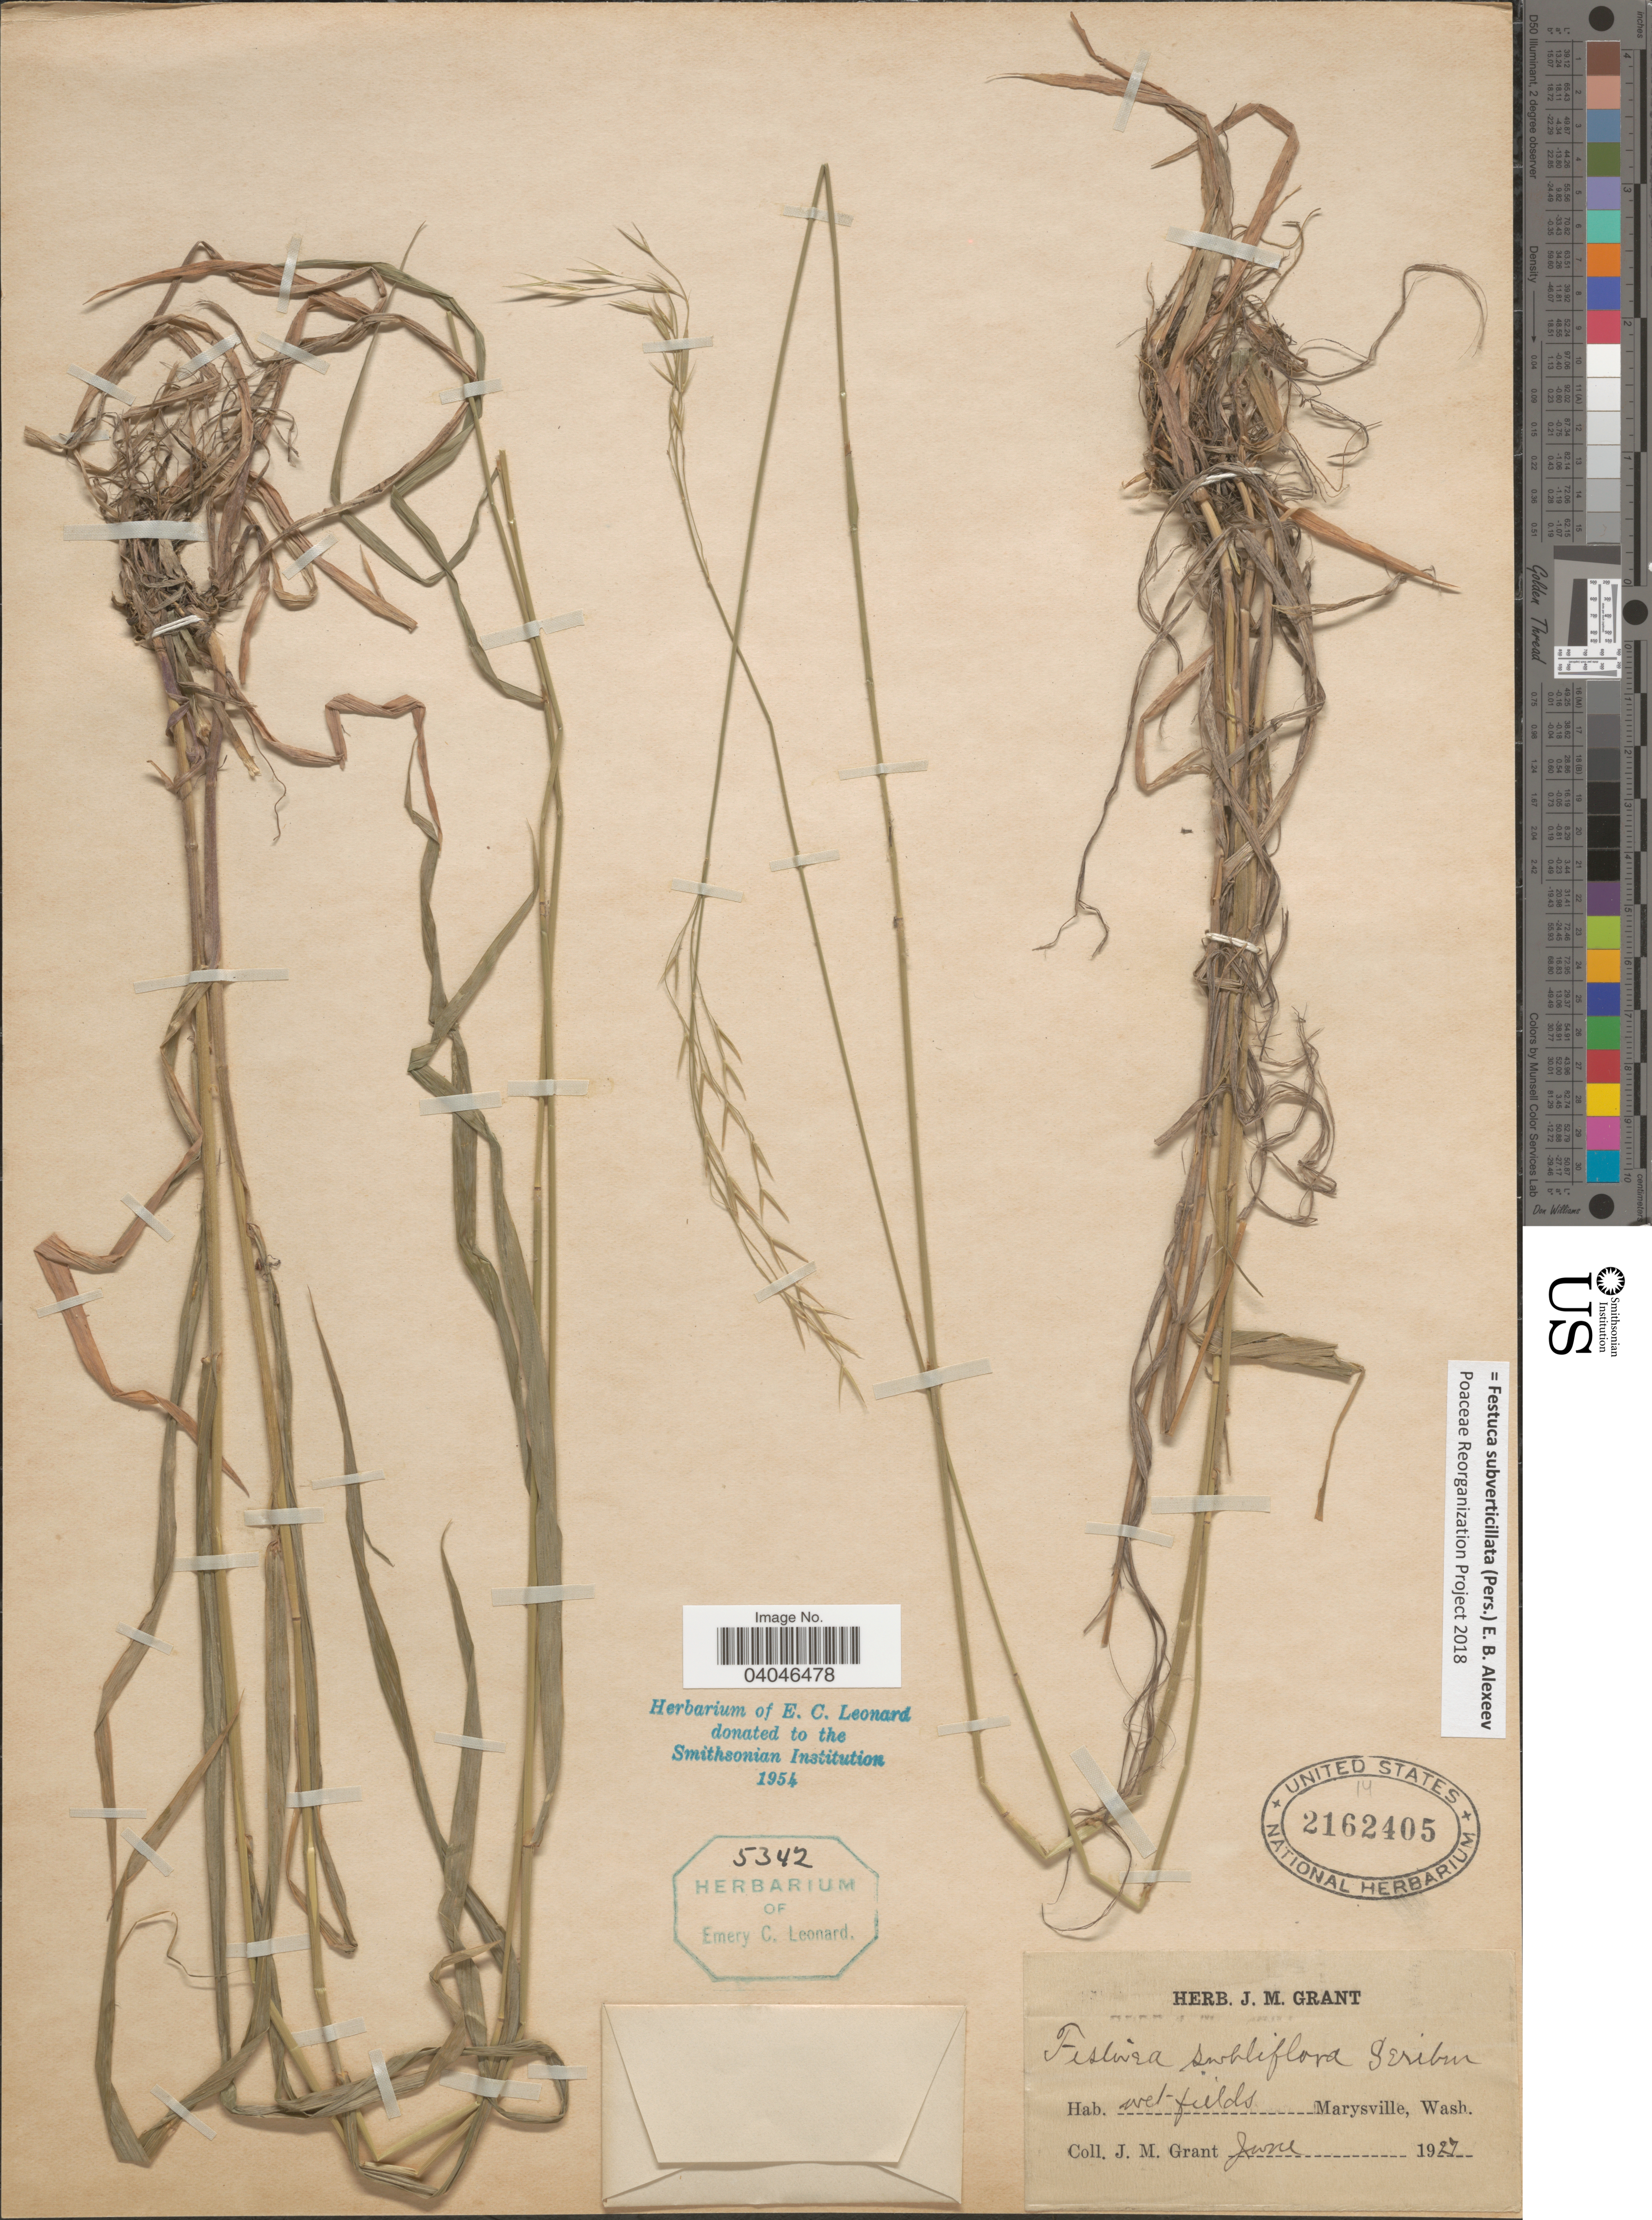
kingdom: Plantae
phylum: Tracheophyta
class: Liliopsida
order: Poales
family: Poaceae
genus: Festuca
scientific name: Festuca subverticillata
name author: (Pers.) E.B. Alexeev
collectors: J. M. Grant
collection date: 1927-06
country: United States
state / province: Washington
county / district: Snohomish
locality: Marysville.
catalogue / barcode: US 2162405